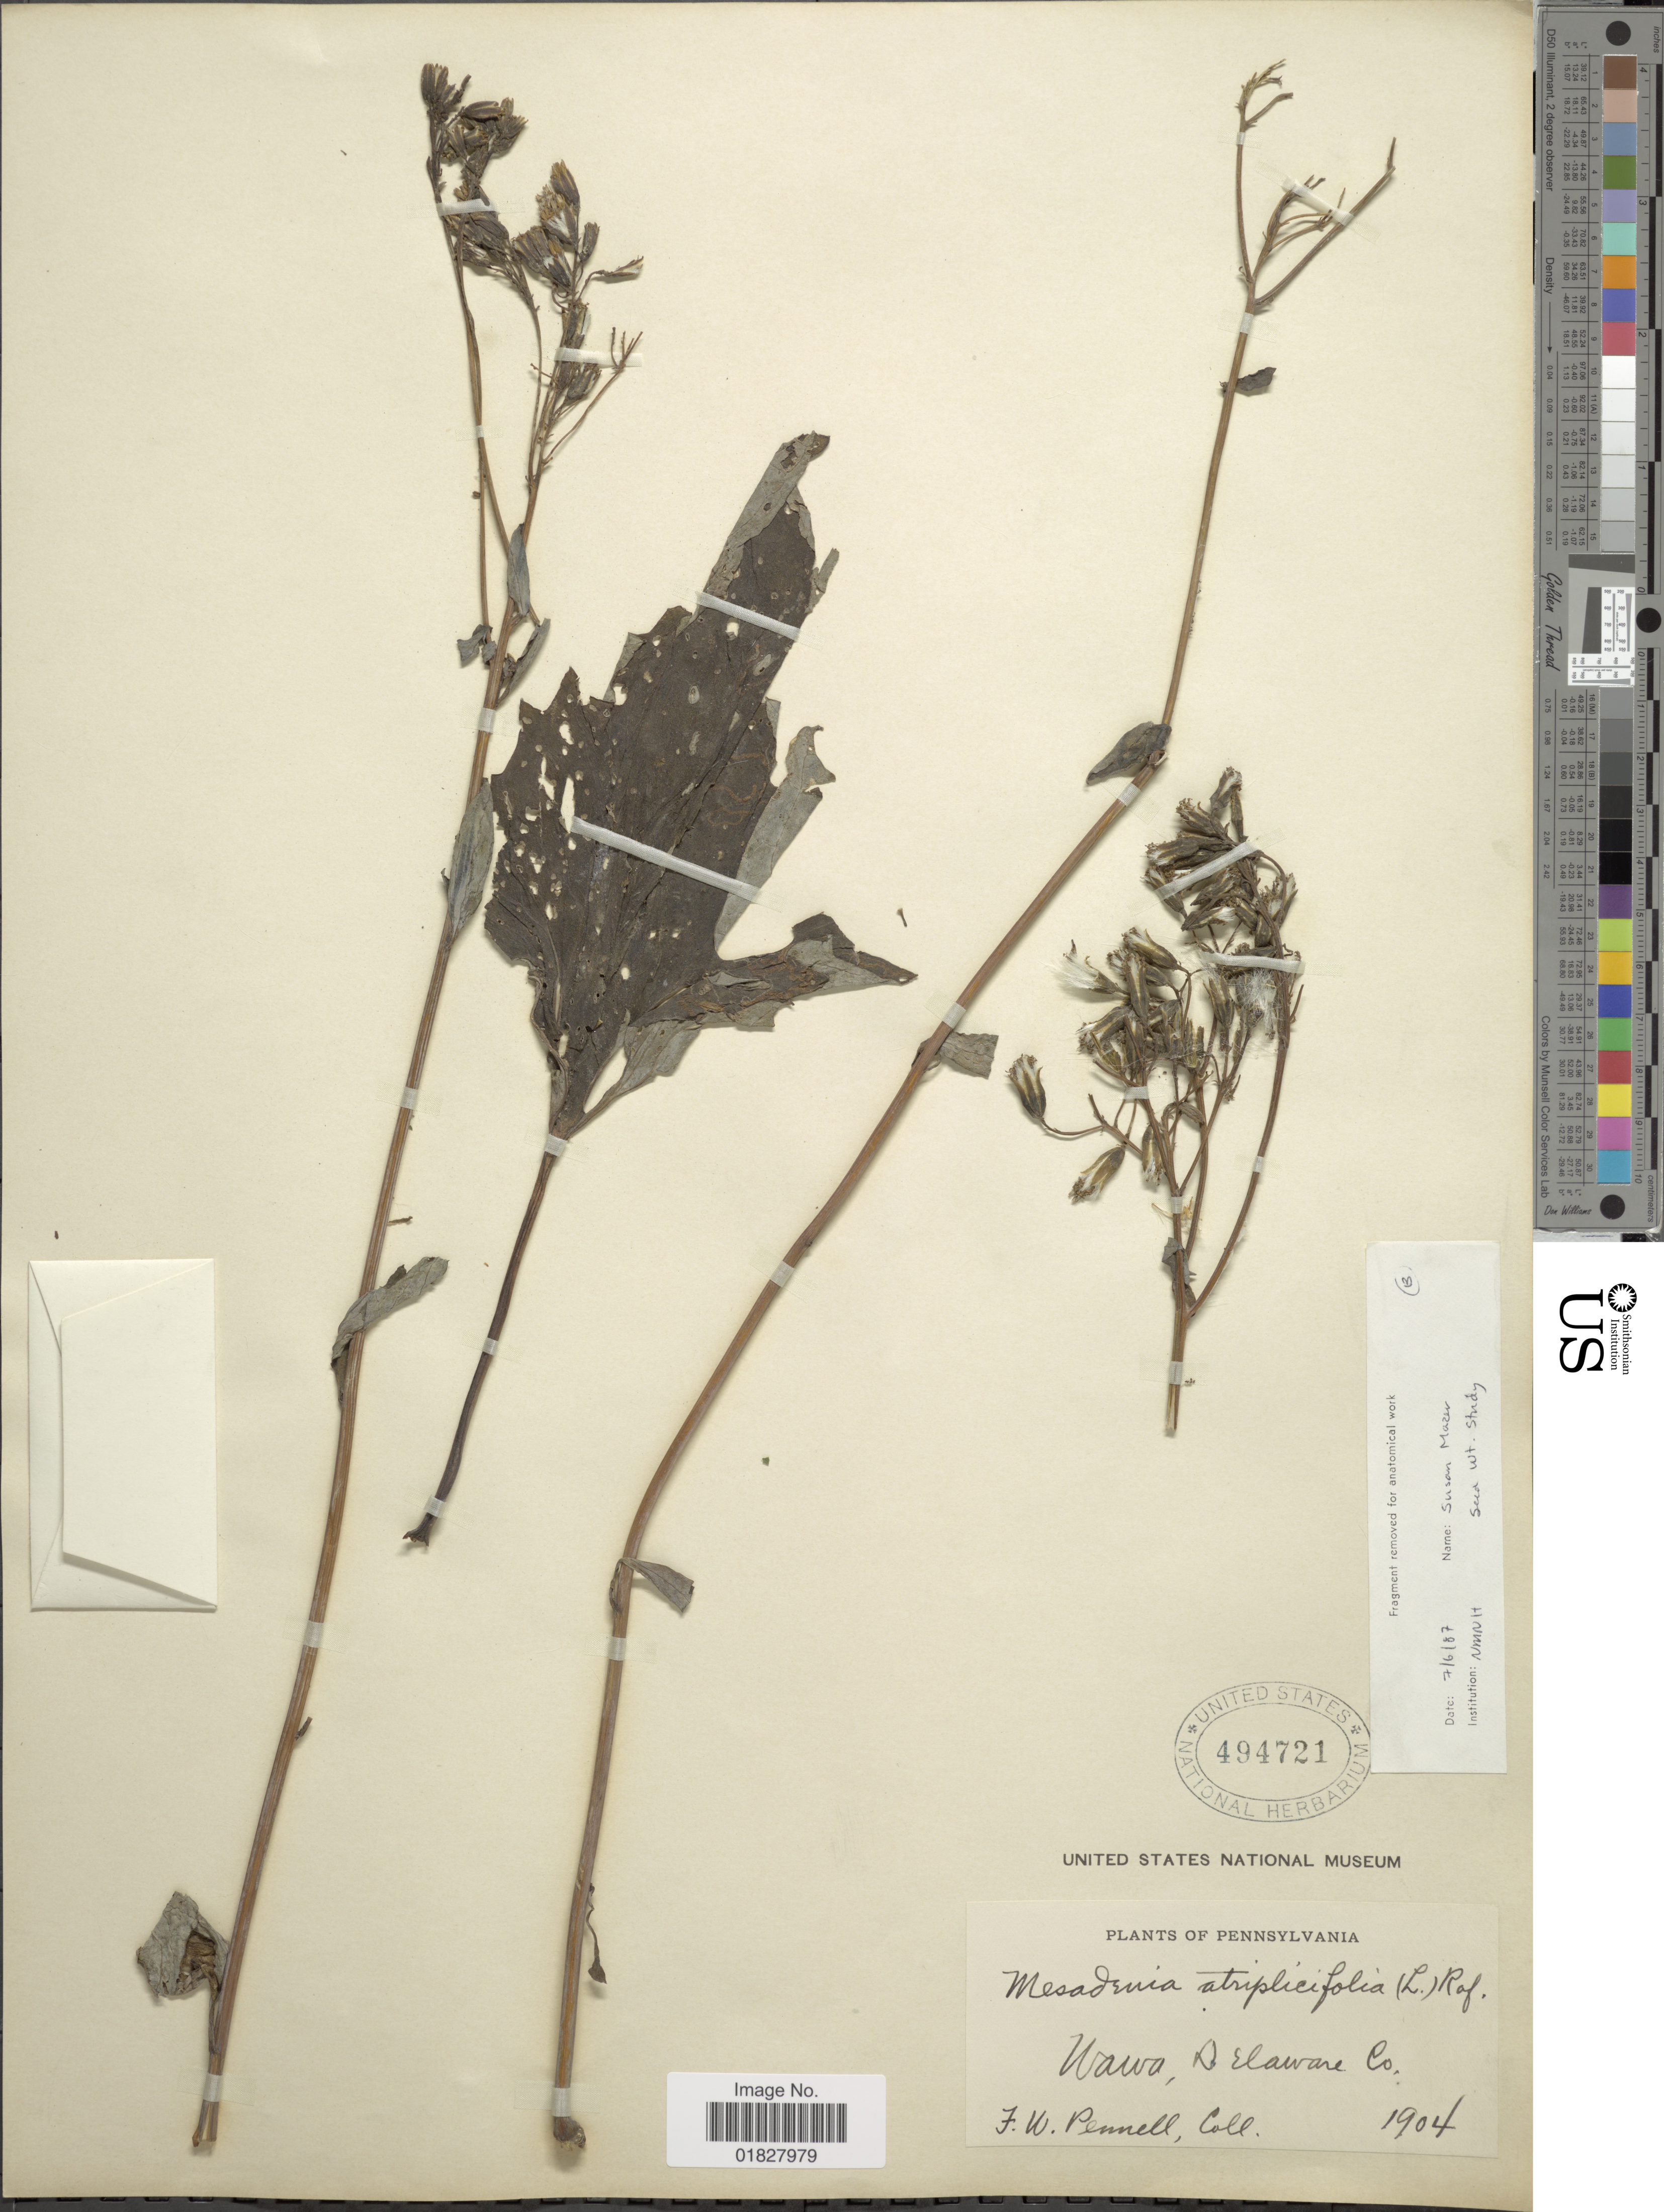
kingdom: Plantae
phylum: Tracheophyta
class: Magnoliopsida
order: Asterales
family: Asteraceae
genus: Arnoglossum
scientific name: Arnoglossum atriplicifolium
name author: (L.) H. Rob.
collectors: F. W. Pennell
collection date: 1904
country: United States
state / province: Pennsylvania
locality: Wawa, Delaware Co.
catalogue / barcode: US 494721